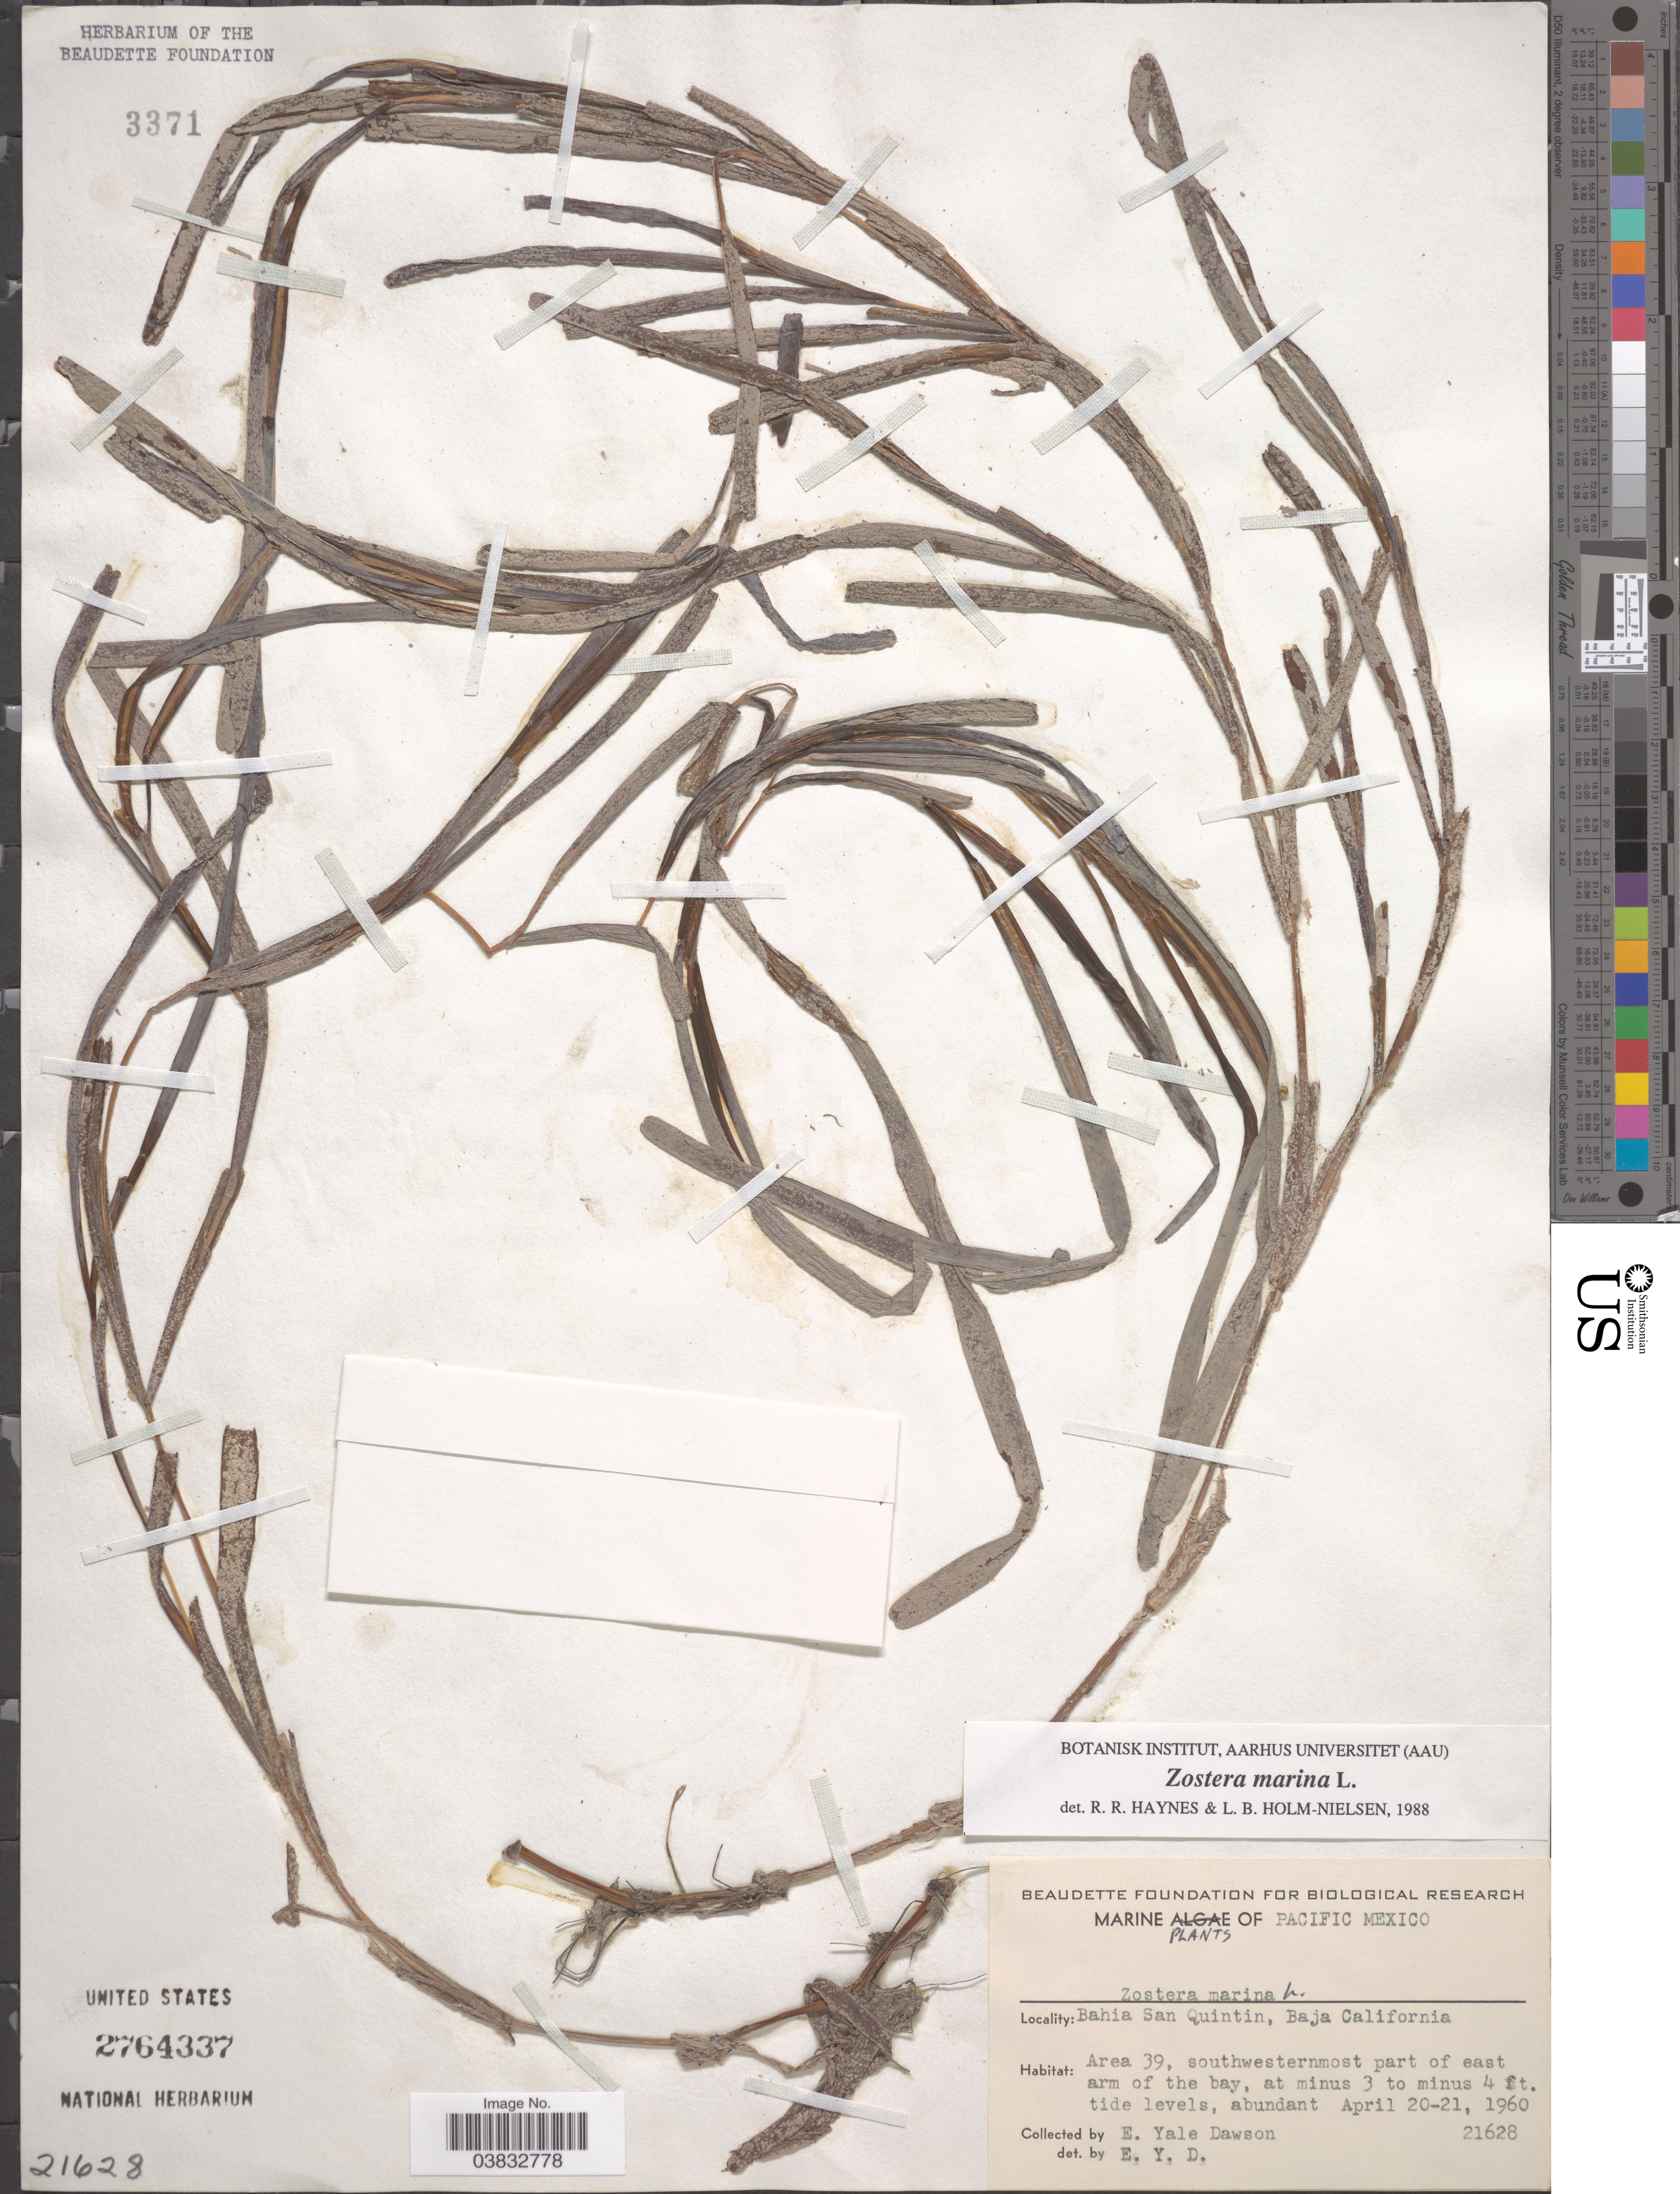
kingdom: Plantae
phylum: Tracheophyta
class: Liliopsida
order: Alismatales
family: Zosteraceae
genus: Zostera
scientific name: Zostera marina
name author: L.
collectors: N. Yensen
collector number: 21628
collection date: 1960-04-20/1960-04-21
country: Mexico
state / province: Baja California Norte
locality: Pacific Mexico. Bahia San Quintin. Area 39, southwesternmost part of east arm of the bay.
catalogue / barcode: US 2764337